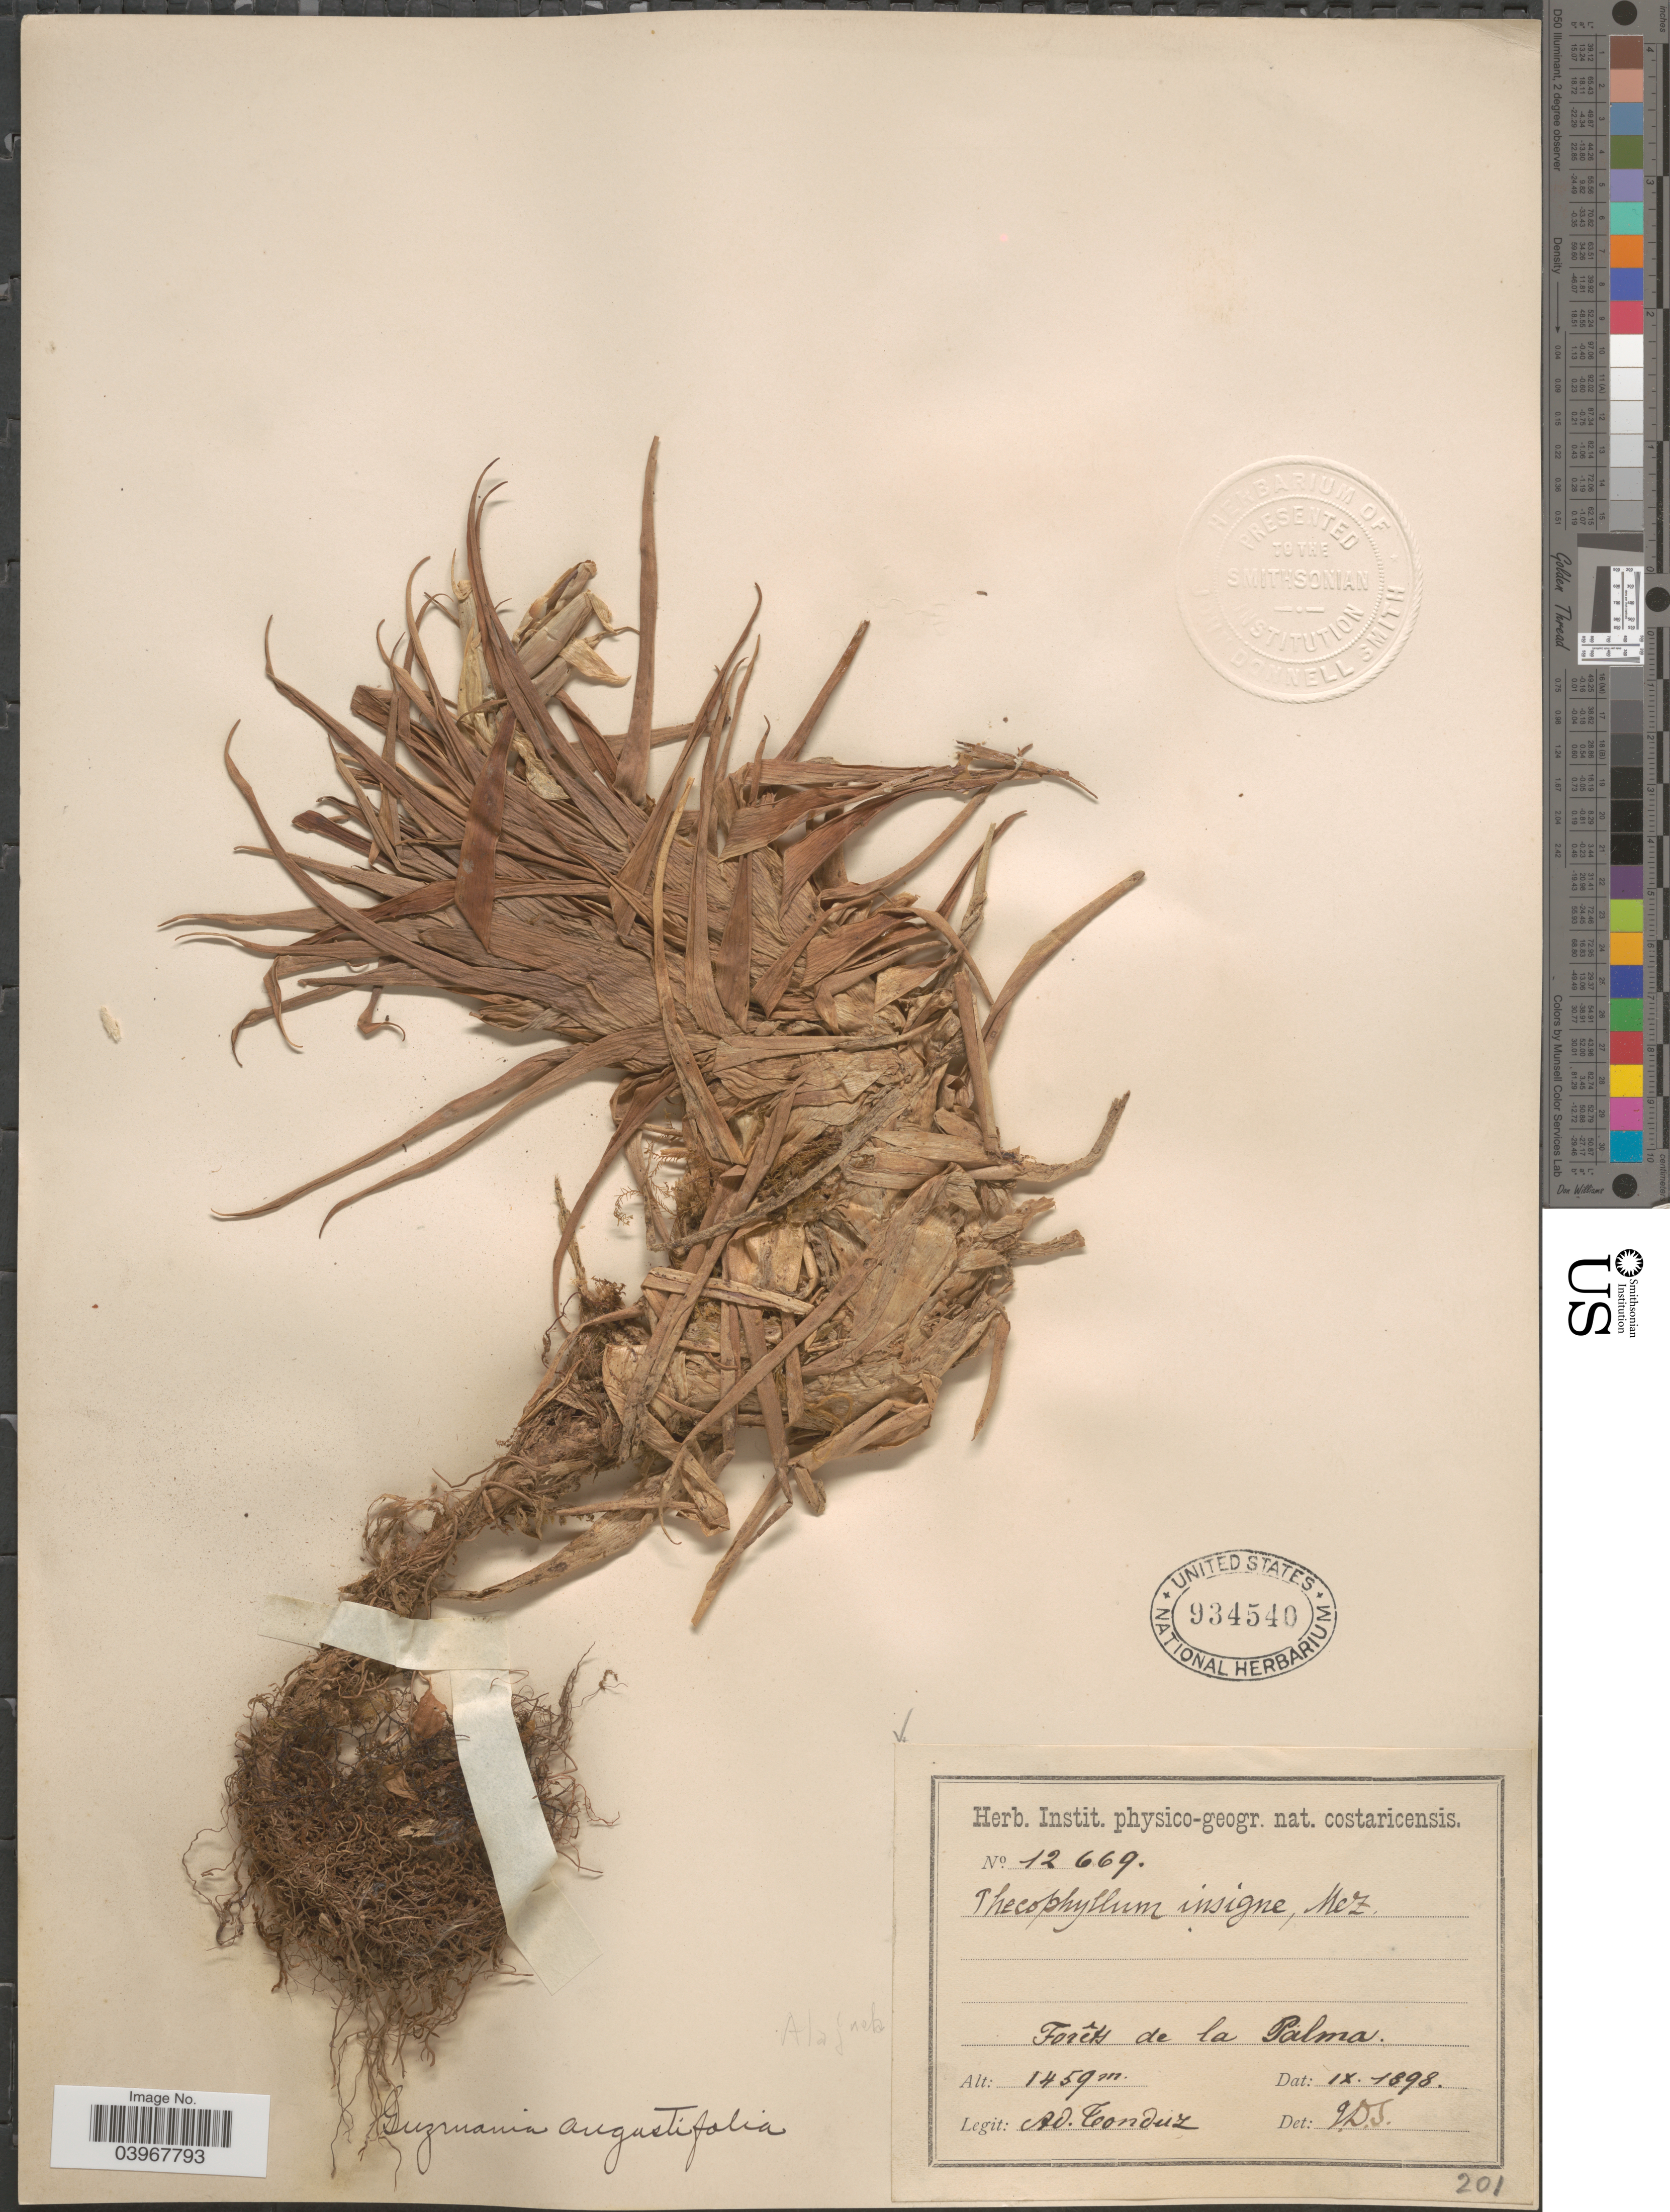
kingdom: Plantae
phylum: Tracheophyta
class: Liliopsida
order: Poales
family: Bromeliaceae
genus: Guzmania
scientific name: Guzmania angustifolia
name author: (Baker) Wittm.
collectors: A. Tonduz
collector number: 12669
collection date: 1898-09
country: Costa Rica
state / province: Alajuela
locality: Forêts de la Palma.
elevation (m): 1459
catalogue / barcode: US 934540